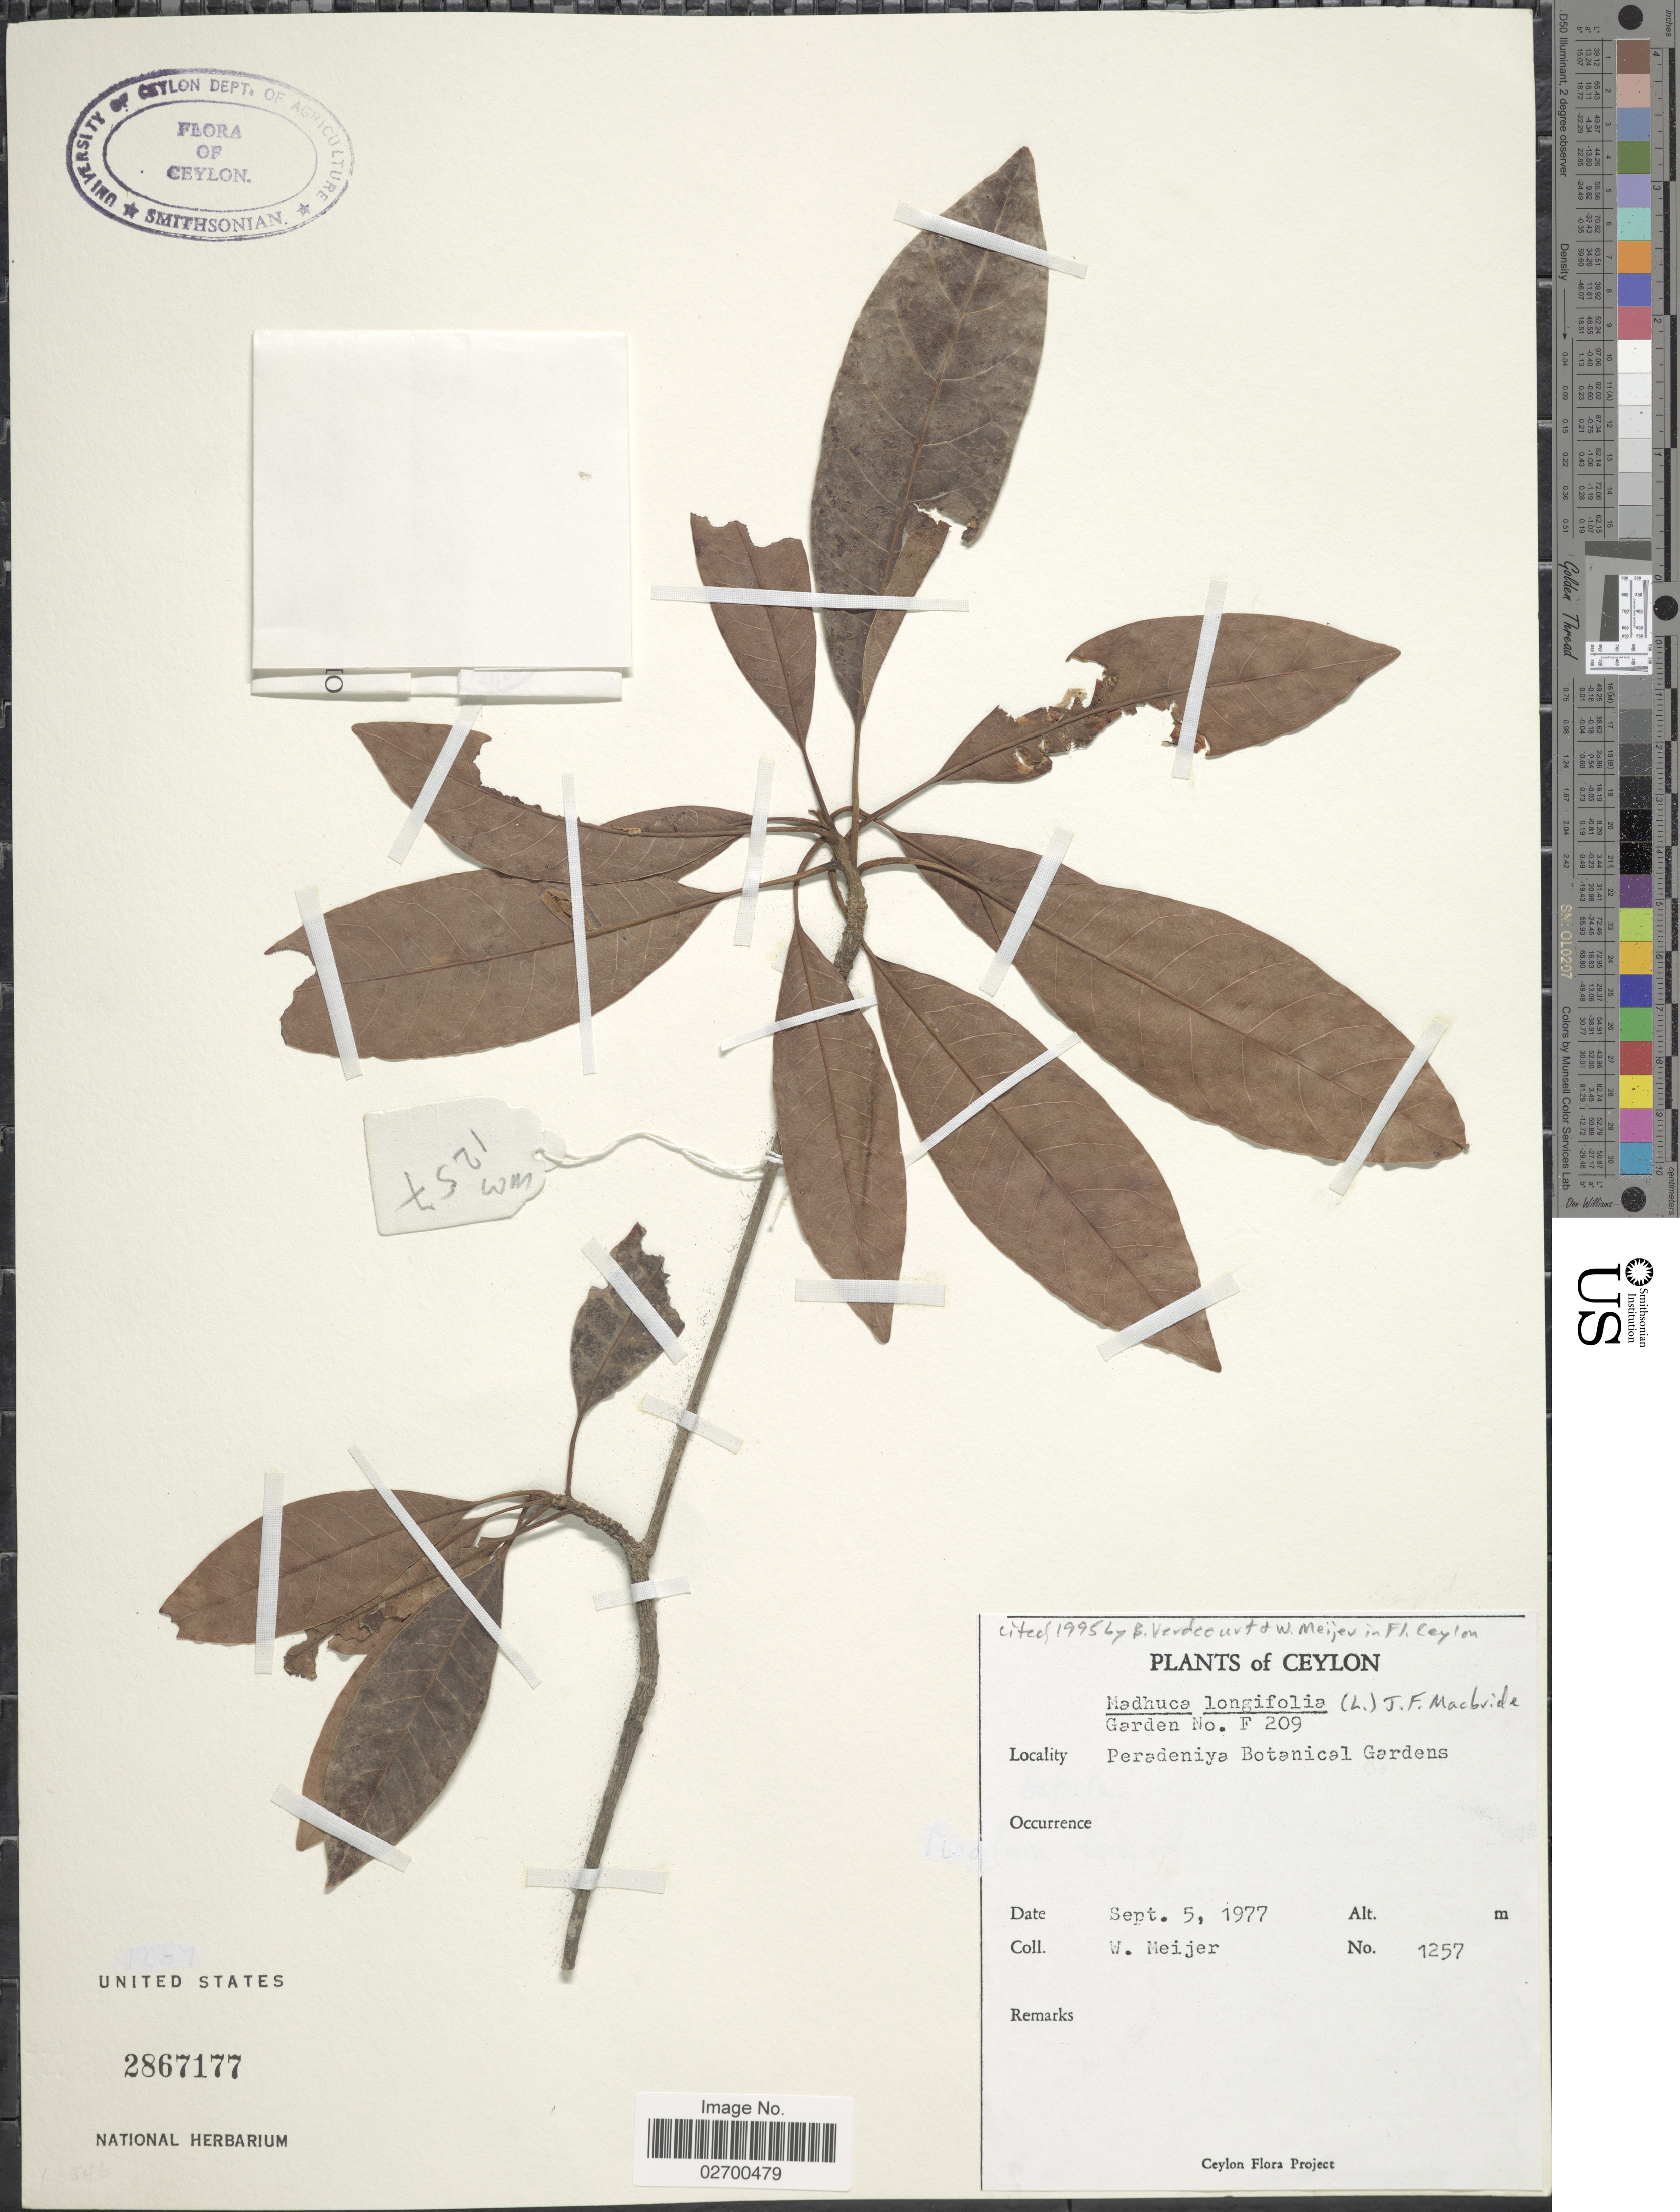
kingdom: Plantae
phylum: Tracheophyta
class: Magnoliopsida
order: Ericales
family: Sapotaceae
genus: Madhuca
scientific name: Madhuca longifolia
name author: (J. Koenig ex L.) J.F. Macbr.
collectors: W. Meijer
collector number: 1257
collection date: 1977-09-05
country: Sri Lanka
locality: Ceylon. Peradeniya Botanical Gardens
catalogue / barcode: US 2867177